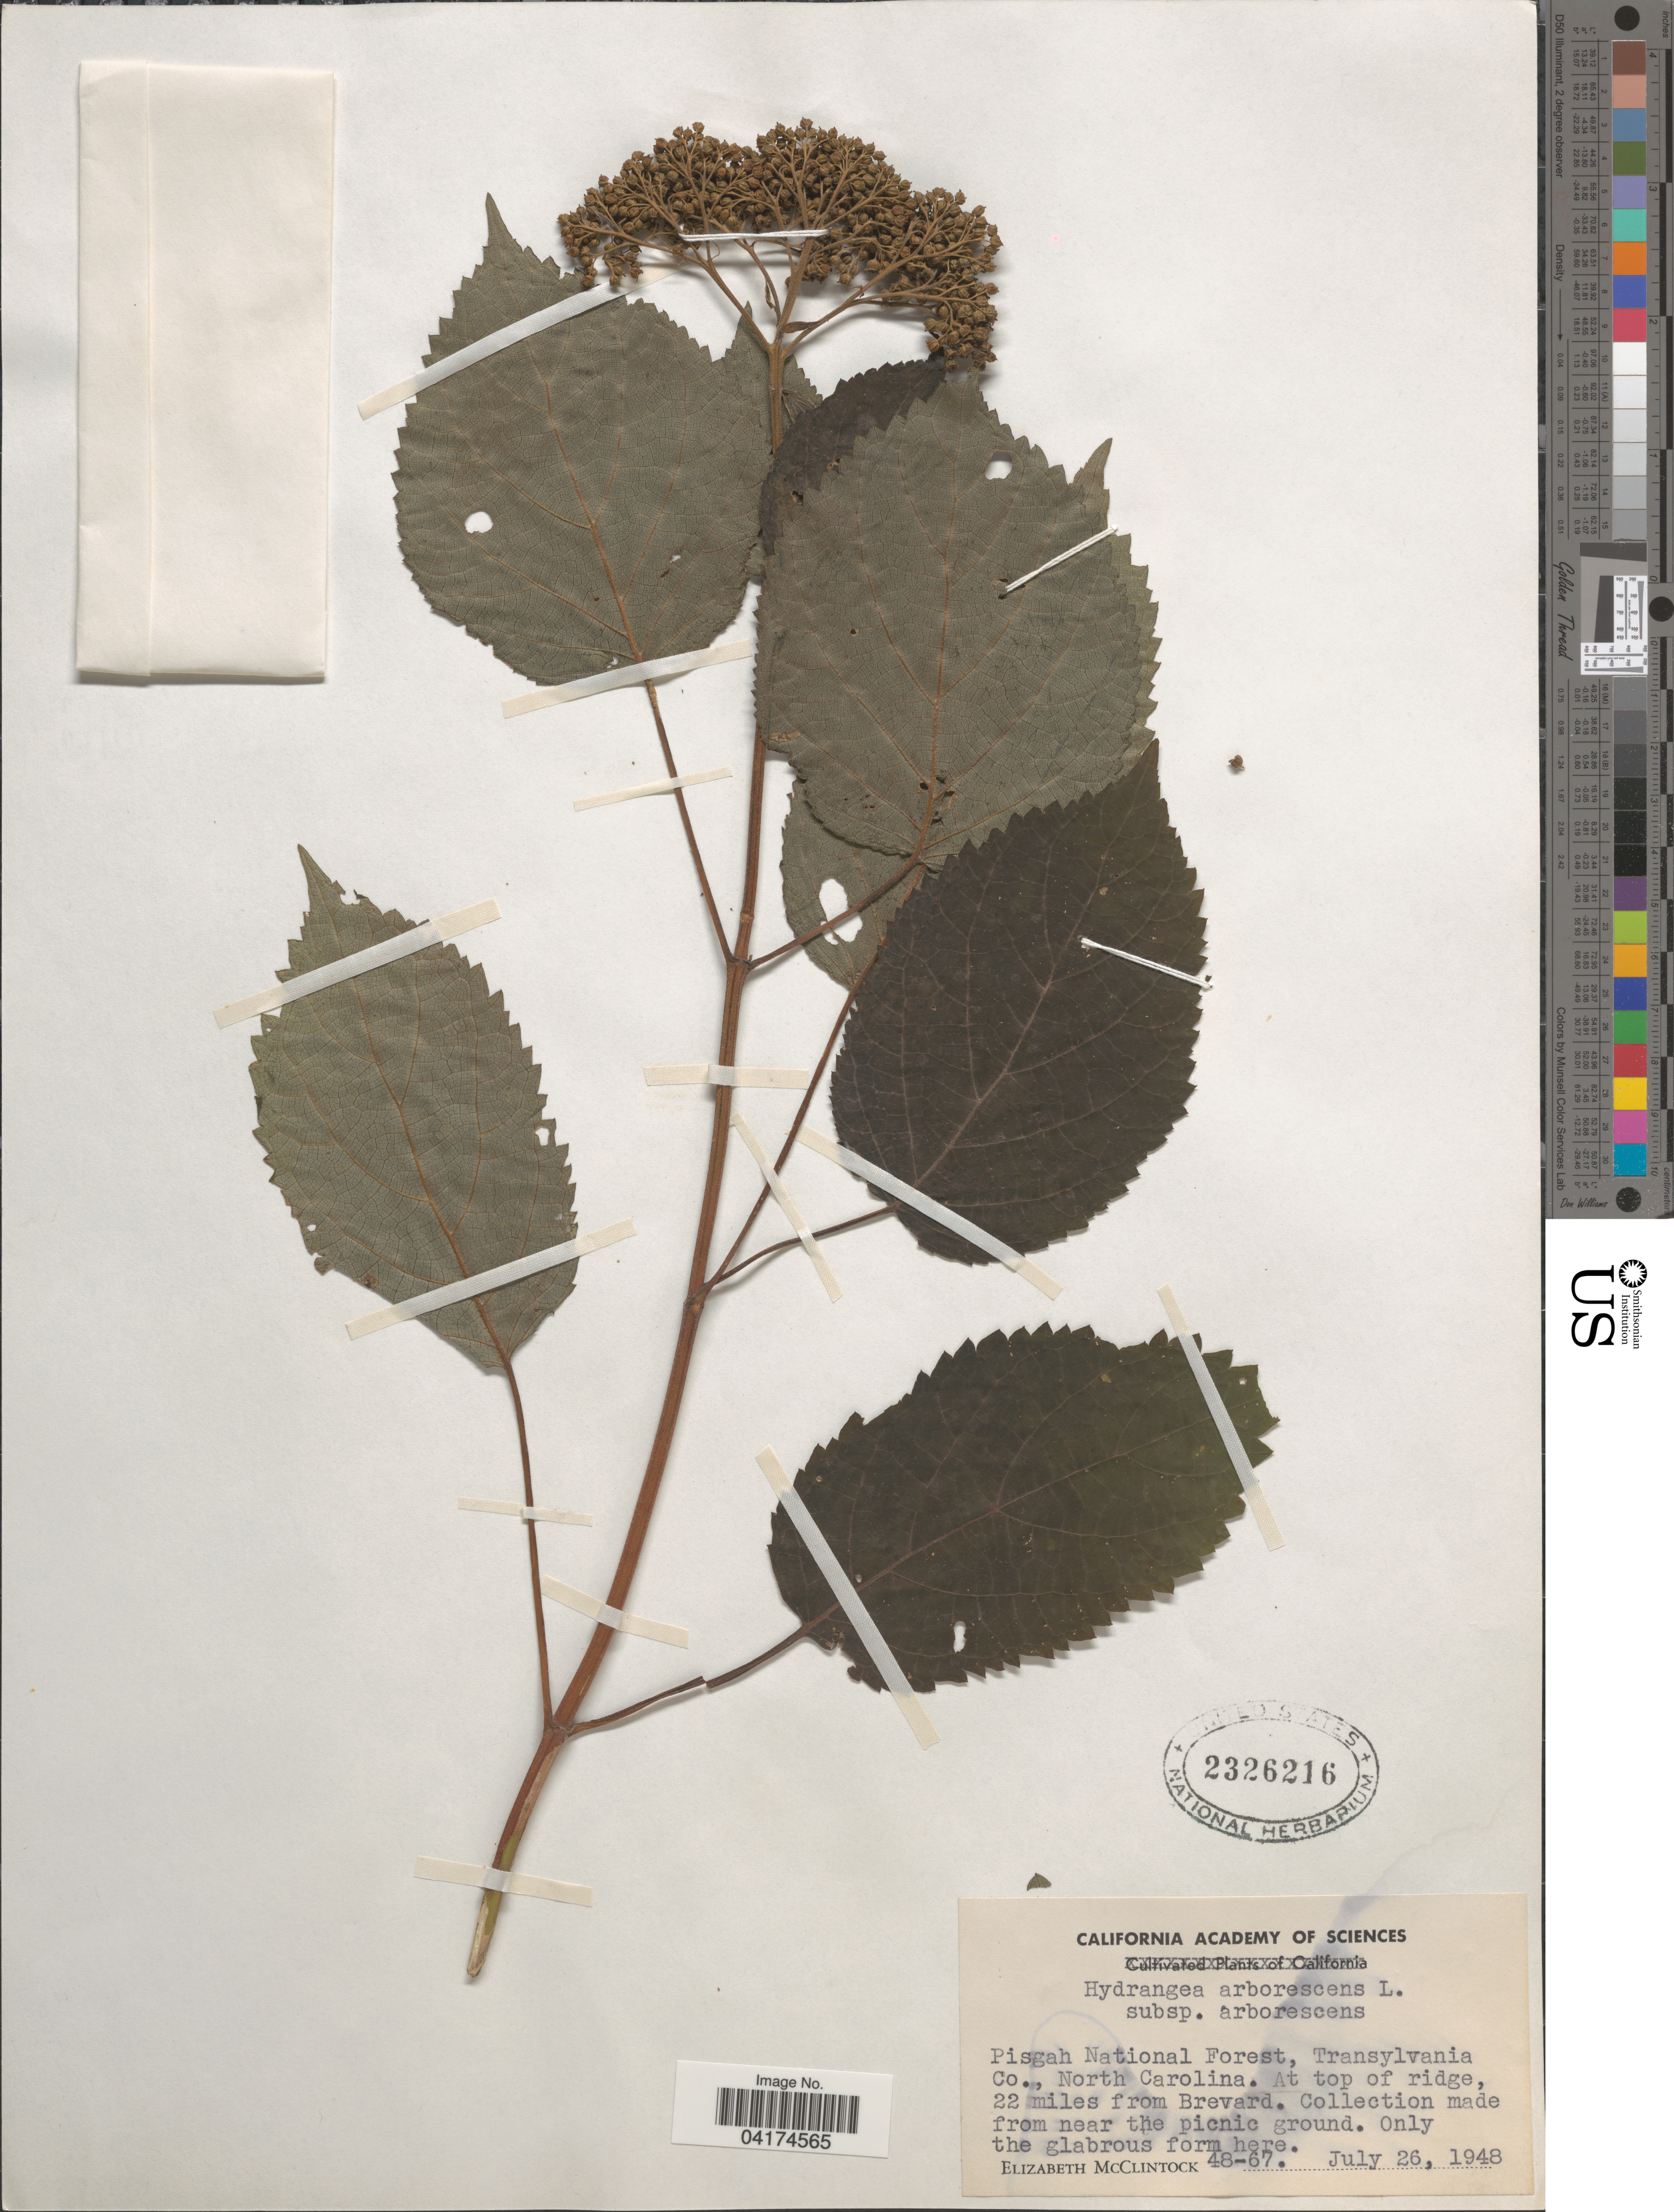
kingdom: Plantae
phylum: Tracheophyta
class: Magnoliopsida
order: Cornales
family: Hydrangeaceae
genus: Hydrangea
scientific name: Hydrangea arborescens subsp. arborescens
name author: L.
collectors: E. McClintock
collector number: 48-67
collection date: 1948-07-26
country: United States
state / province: North Carolina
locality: Pisgah National Forest, Transylvania Co. At top of ridge, 22 miles from Brevard.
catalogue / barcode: US 2326216